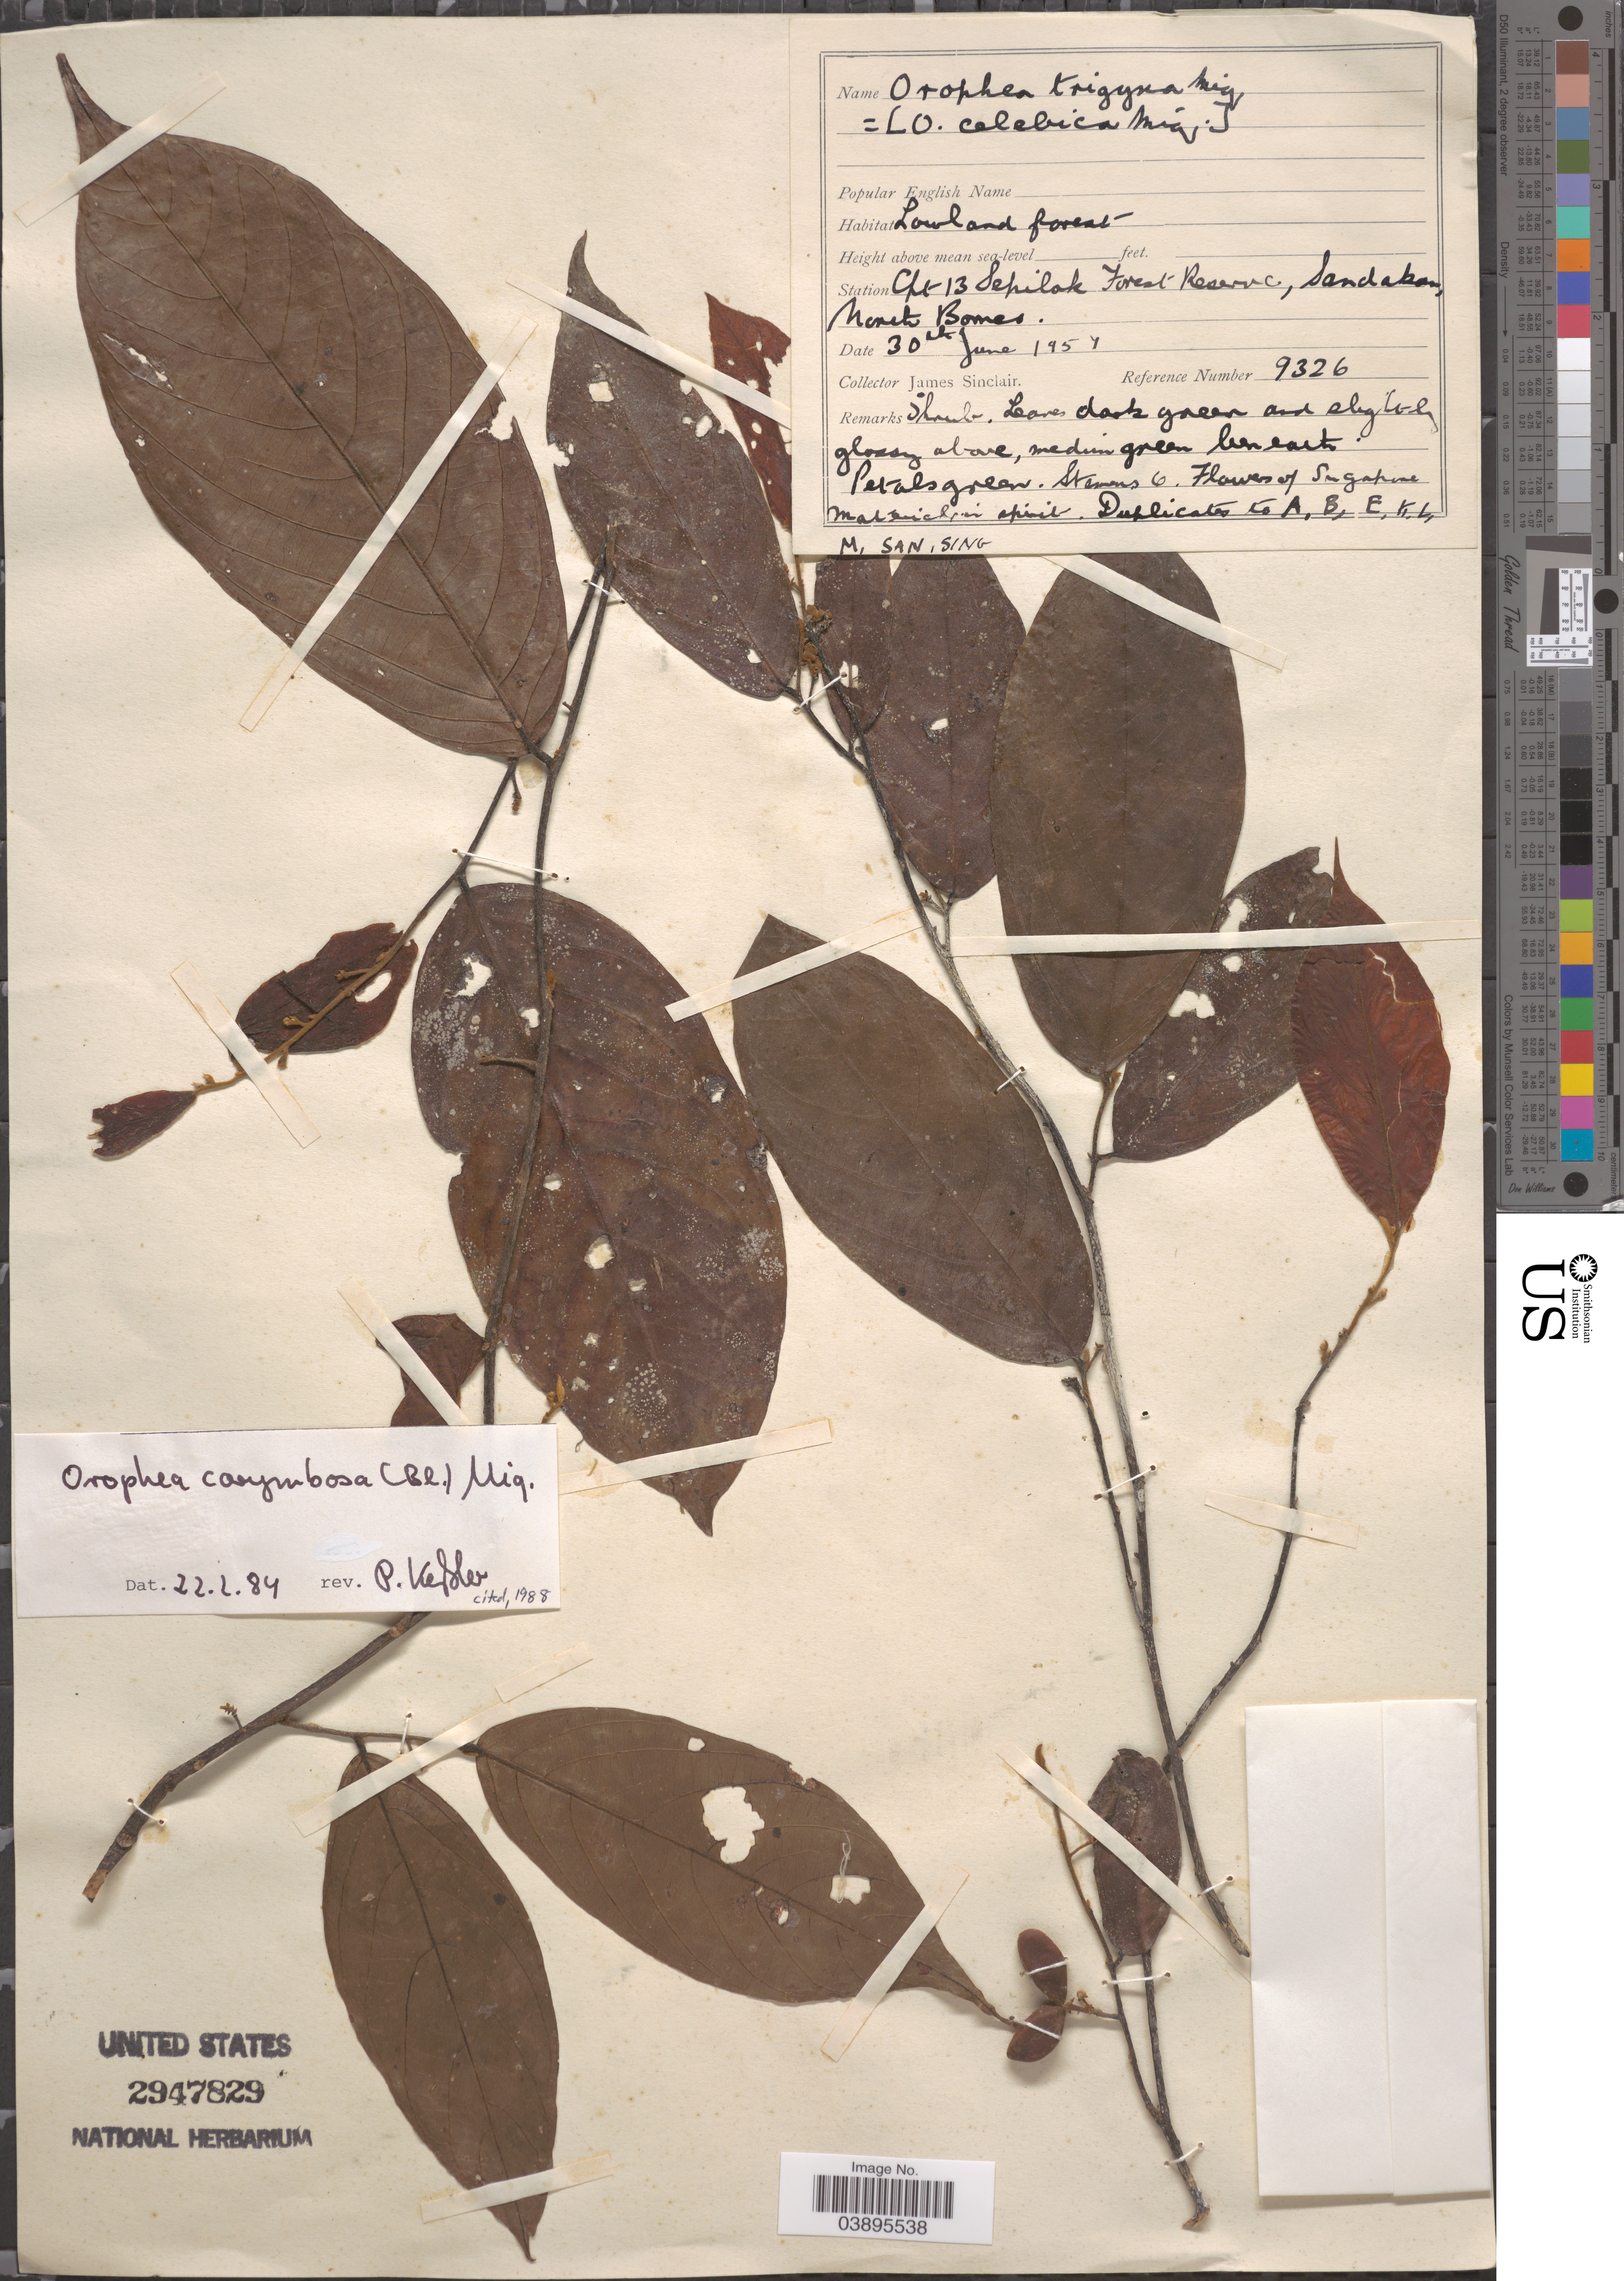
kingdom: Plantae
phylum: Tracheophyta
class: Magnoliopsida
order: Magnoliales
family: Annonaceae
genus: Orophea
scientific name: Orophea corymbosa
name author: (Blume) Miq.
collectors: J. Sinclair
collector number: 9326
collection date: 1957-06-30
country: Malaysia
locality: Station Cpt 13 Sepilok Forest Reserve, Sandakan, North Borneo.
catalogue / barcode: US 2947829